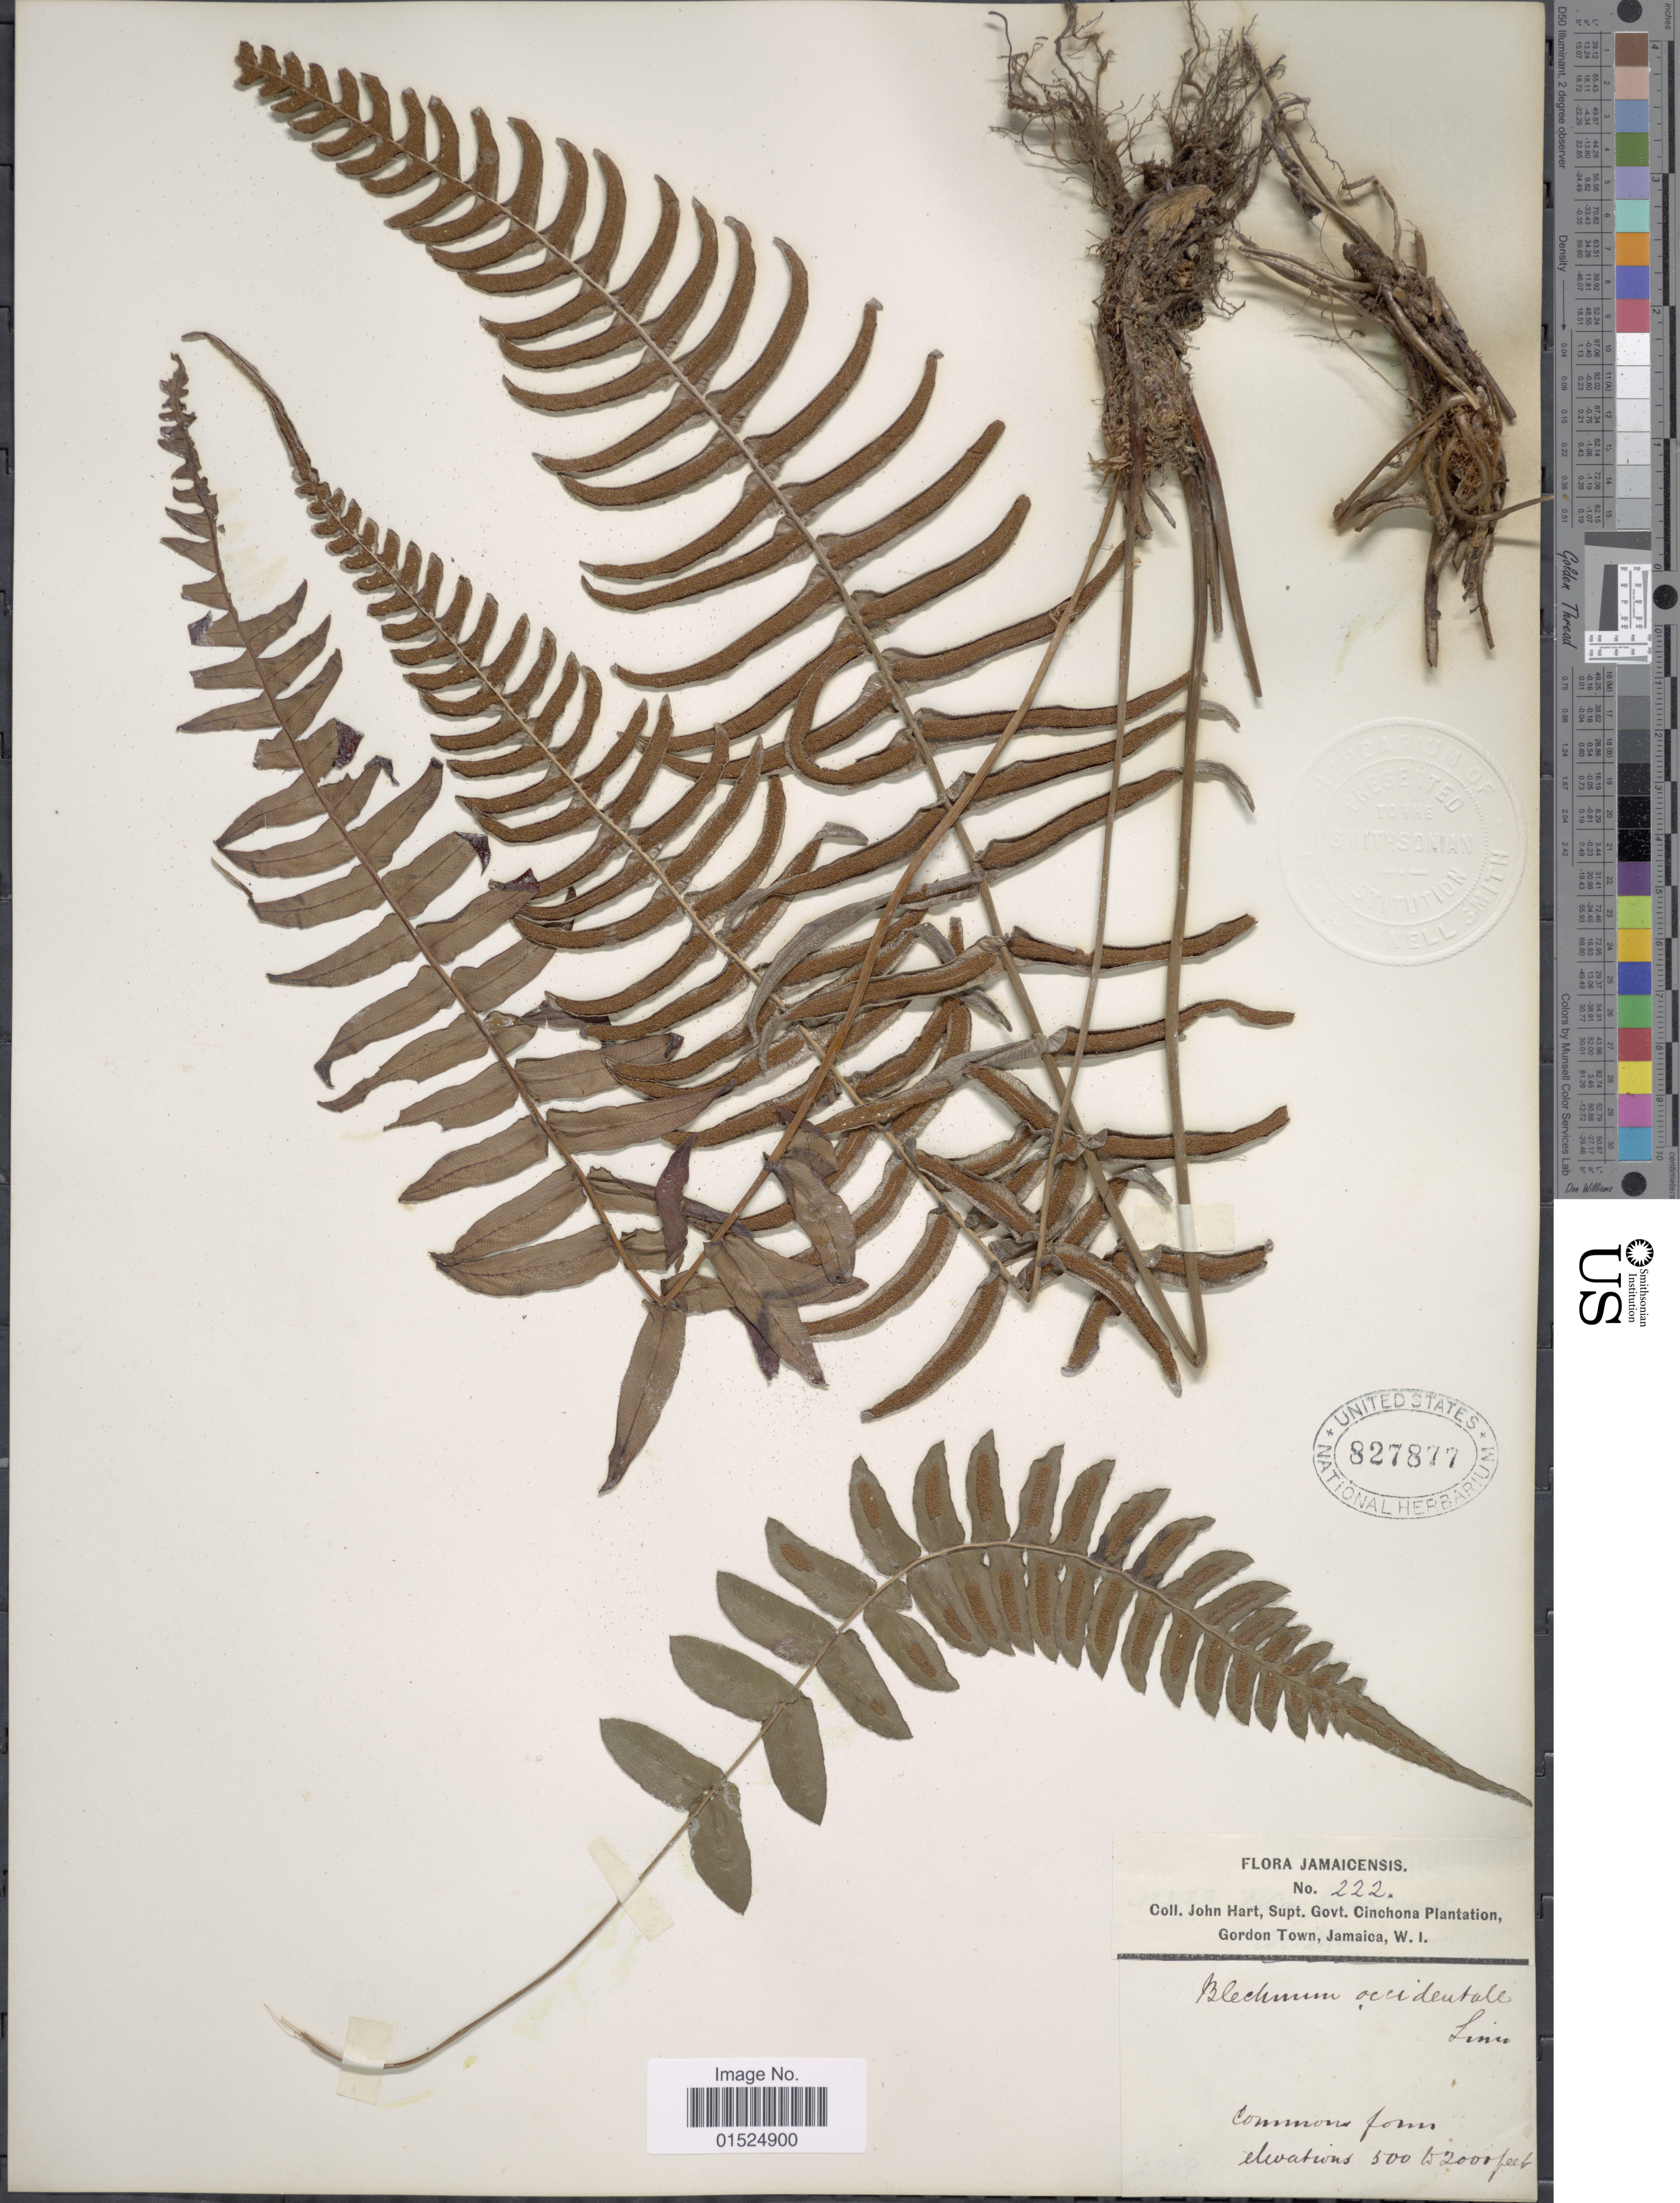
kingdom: Plantae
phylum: Tracheophyta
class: Polypodiopsida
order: Polypodiales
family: Blechnaceae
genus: Blechnum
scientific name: Blechnum occidentale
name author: L.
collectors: J. H. Hart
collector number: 222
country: Jamaica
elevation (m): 152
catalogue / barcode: US 827877